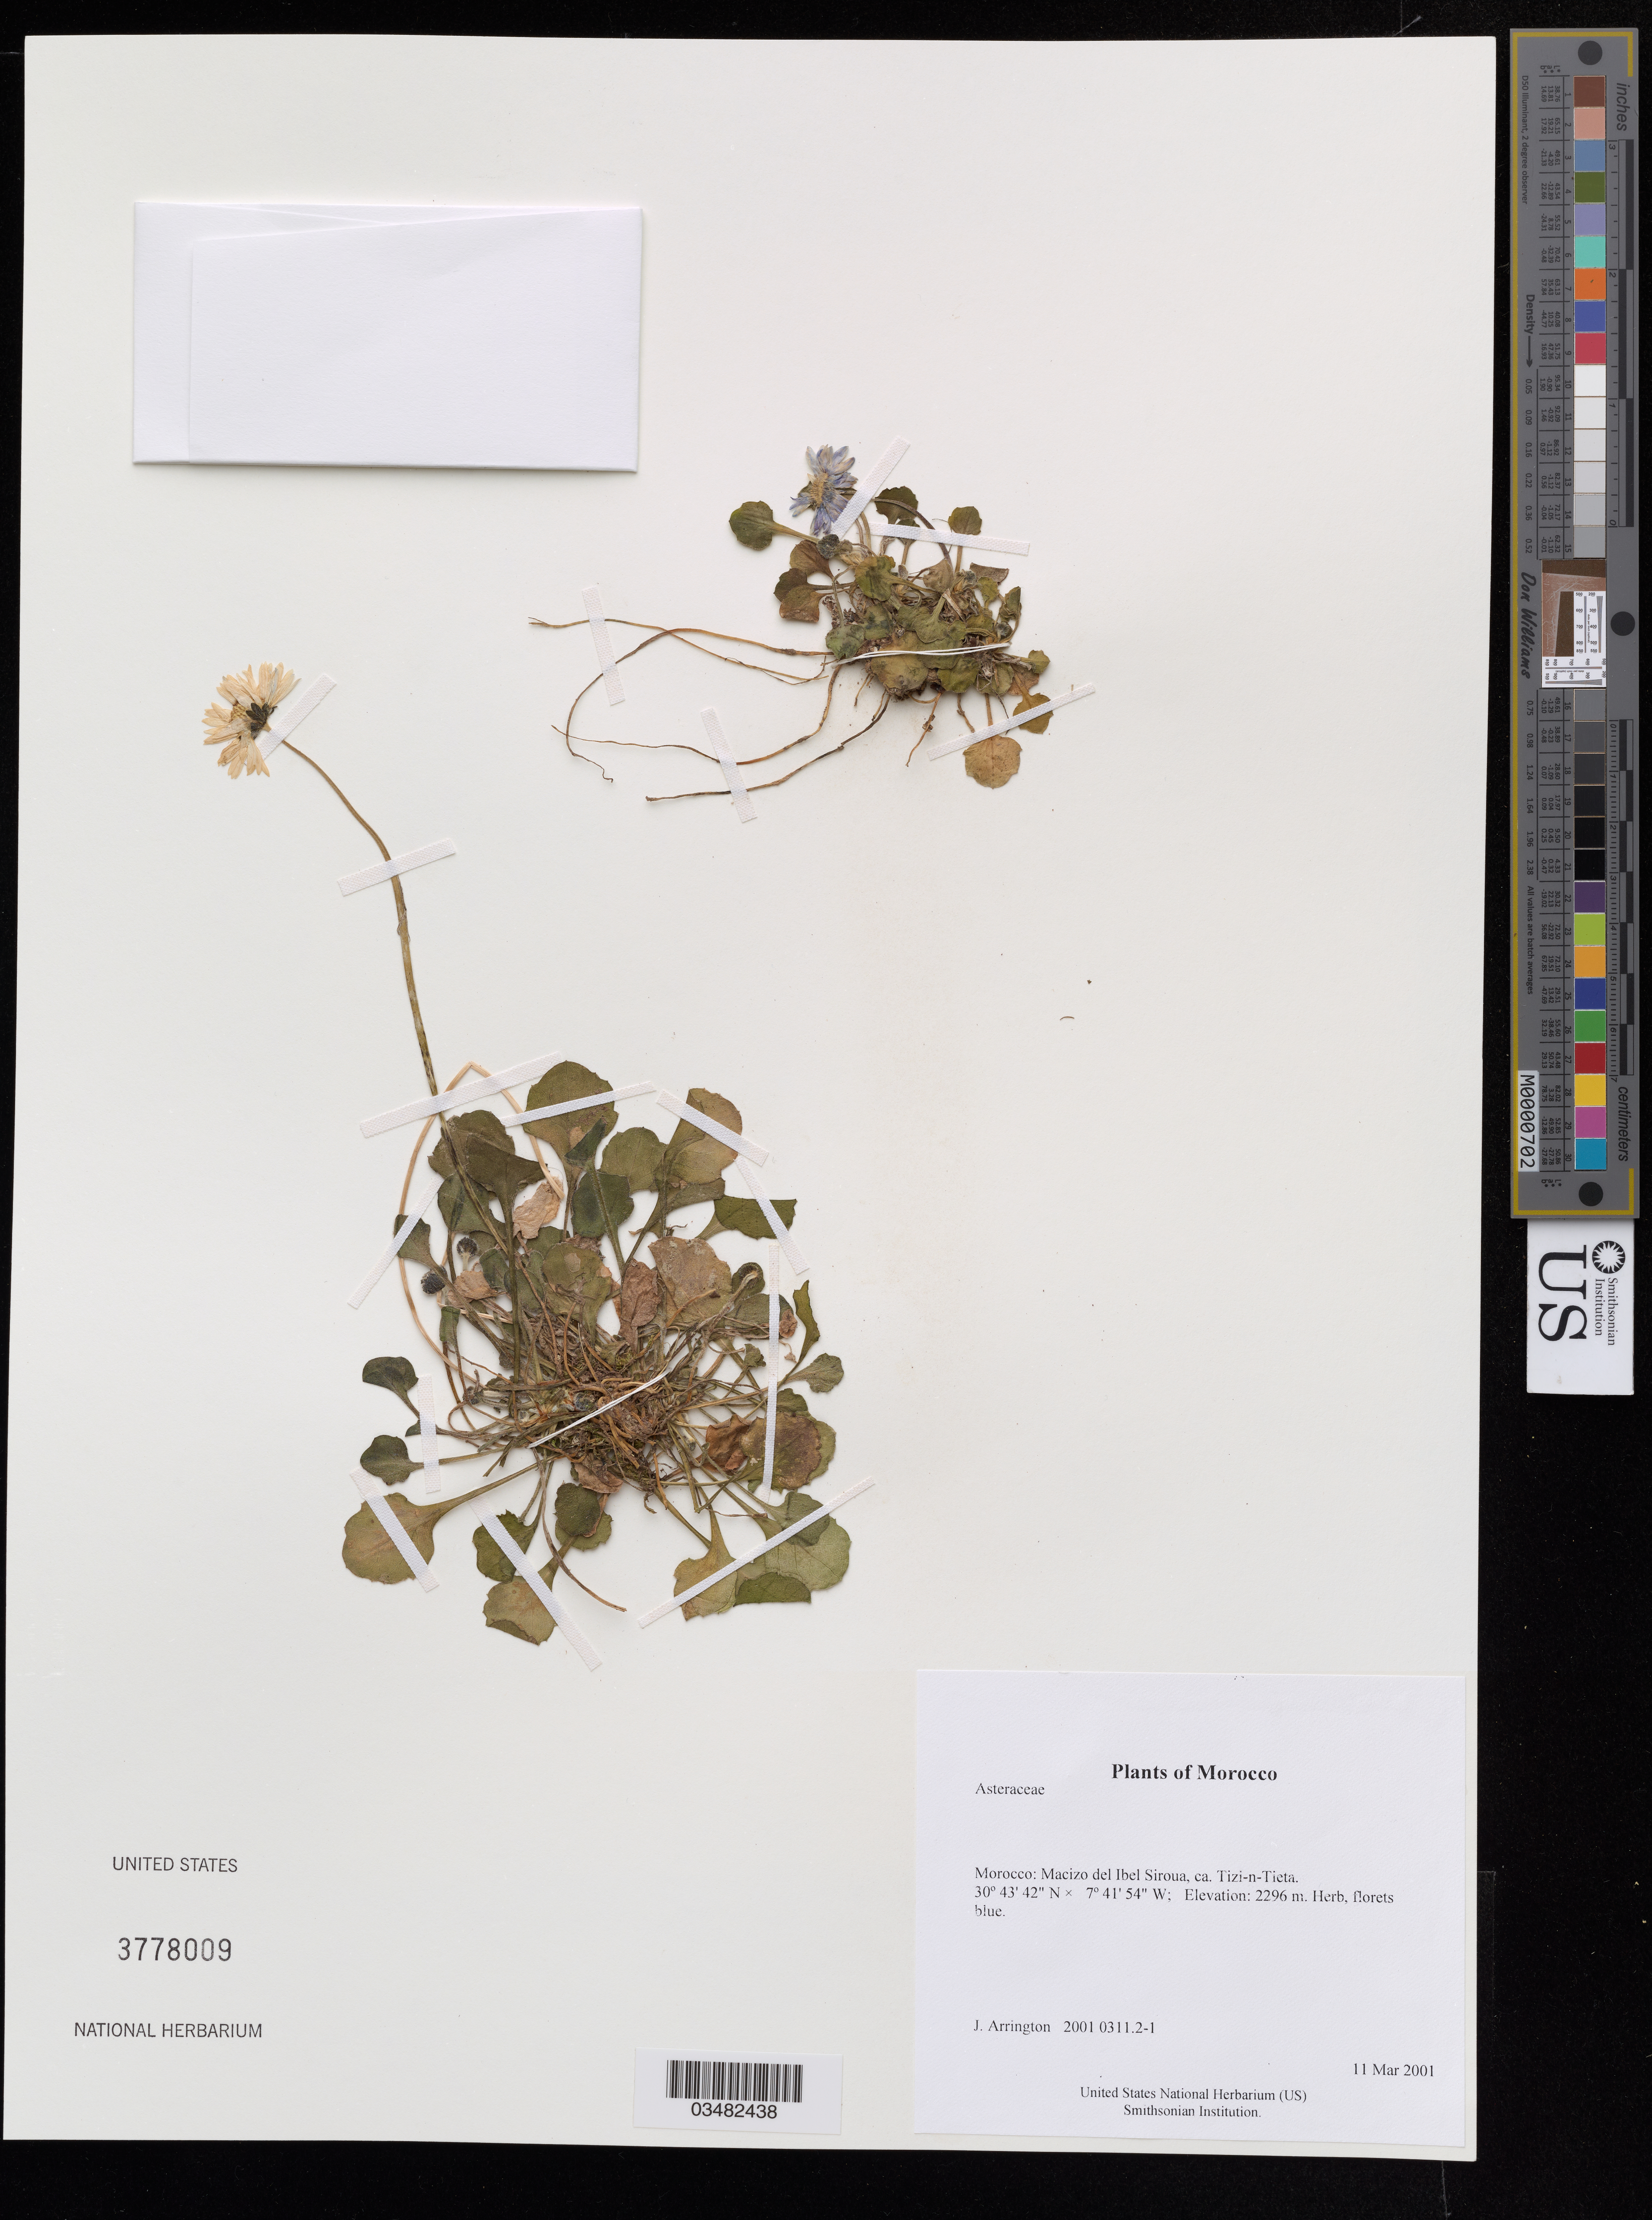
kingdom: Plantae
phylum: Tracheophyta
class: Magnoliopsida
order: Asterales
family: Asteraceae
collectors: J. Arrington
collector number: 2001 0311.2-1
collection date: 2001-03-11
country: Morocco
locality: Macizo del Ibel Siroua, ca. Tizi-n-Tieta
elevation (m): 2296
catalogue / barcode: US 3778009